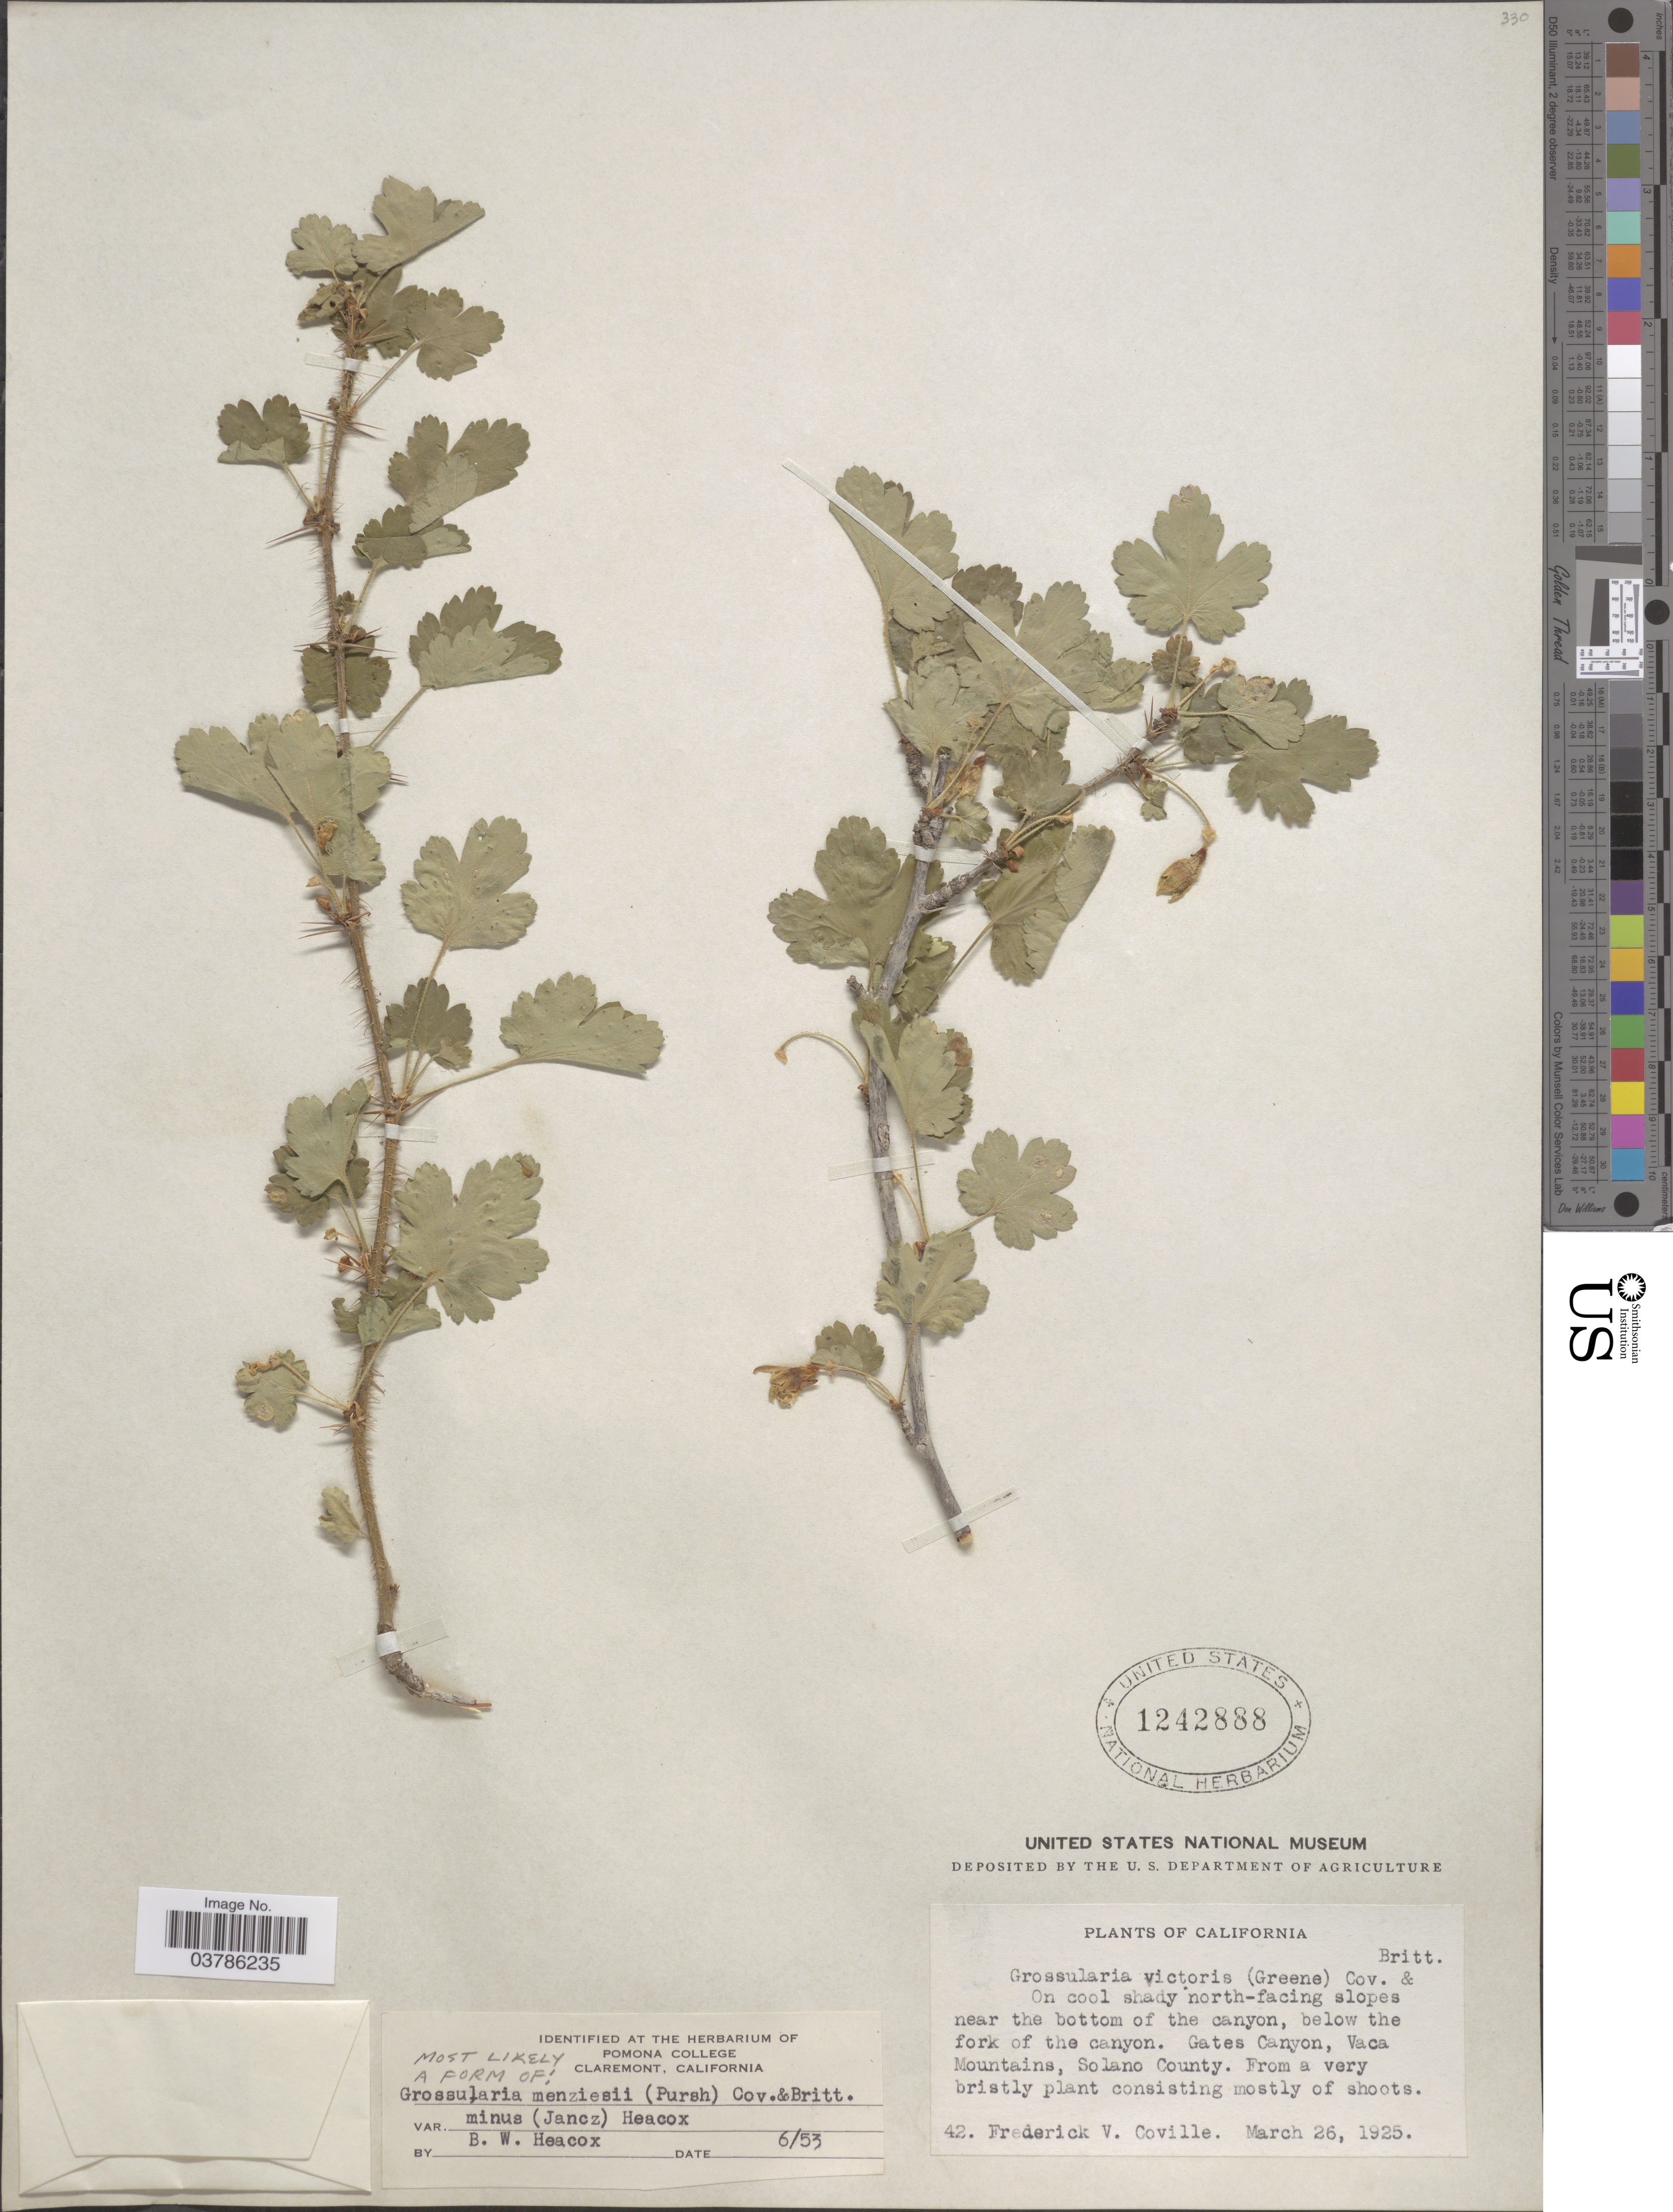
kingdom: Plantae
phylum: Tracheophyta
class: Magnoliopsida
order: Saxifragales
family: Grossulariaceae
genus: Ribes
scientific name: Ribes menziesii var. minus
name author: Jancz.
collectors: F. V. Coville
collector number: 42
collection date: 1925-03-26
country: United States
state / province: California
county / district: Solano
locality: Gates Canyon, Vaca Mountains, Solano County.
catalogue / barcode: US 1242888